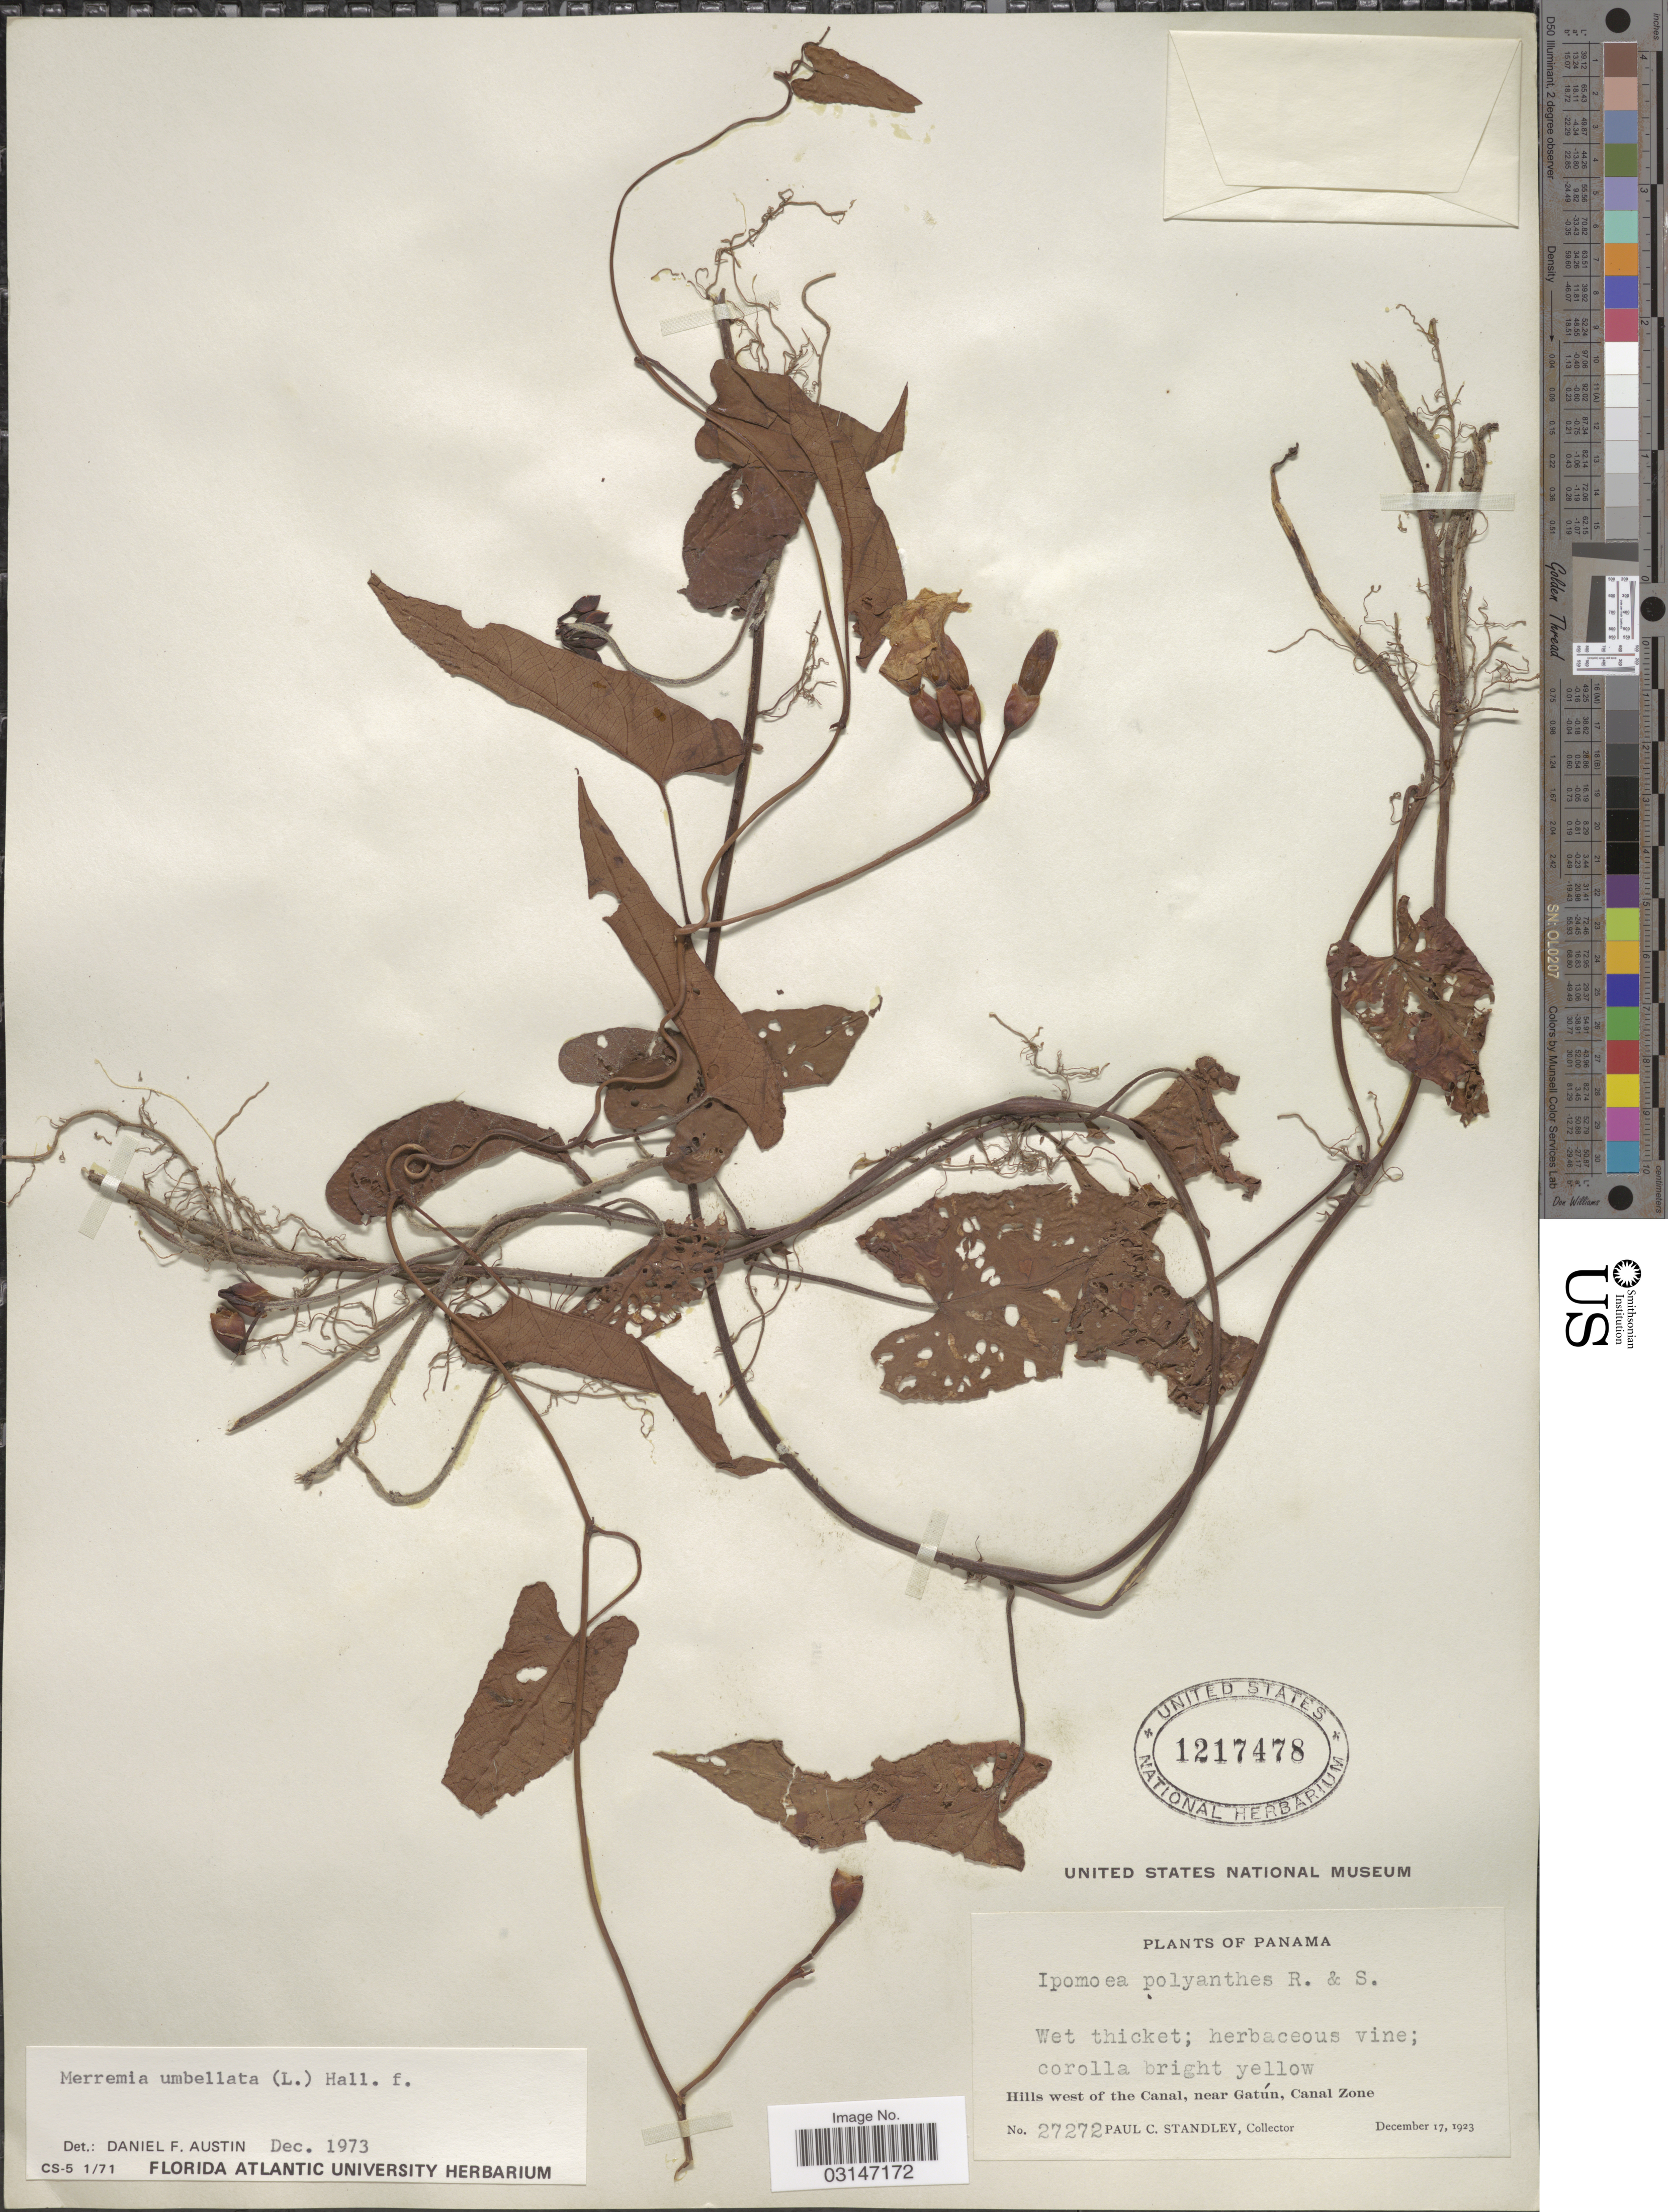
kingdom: Plantae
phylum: Tracheophyta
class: Magnoliopsida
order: Solanales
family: Convolvulaceae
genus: Camonea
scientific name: Camonea umbellata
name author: (L.) A. R. Simões & Staples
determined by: Strong, Mark T., (BOT), Smithsonian Institution - National Museum of Natural History (UNITED STATES)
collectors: P. C. Standley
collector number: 27272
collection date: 1923-12-17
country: Panama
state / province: Colón / Panamá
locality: Hills west of the Canal, near Gatún, Canal Zone.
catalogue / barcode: US 1217478